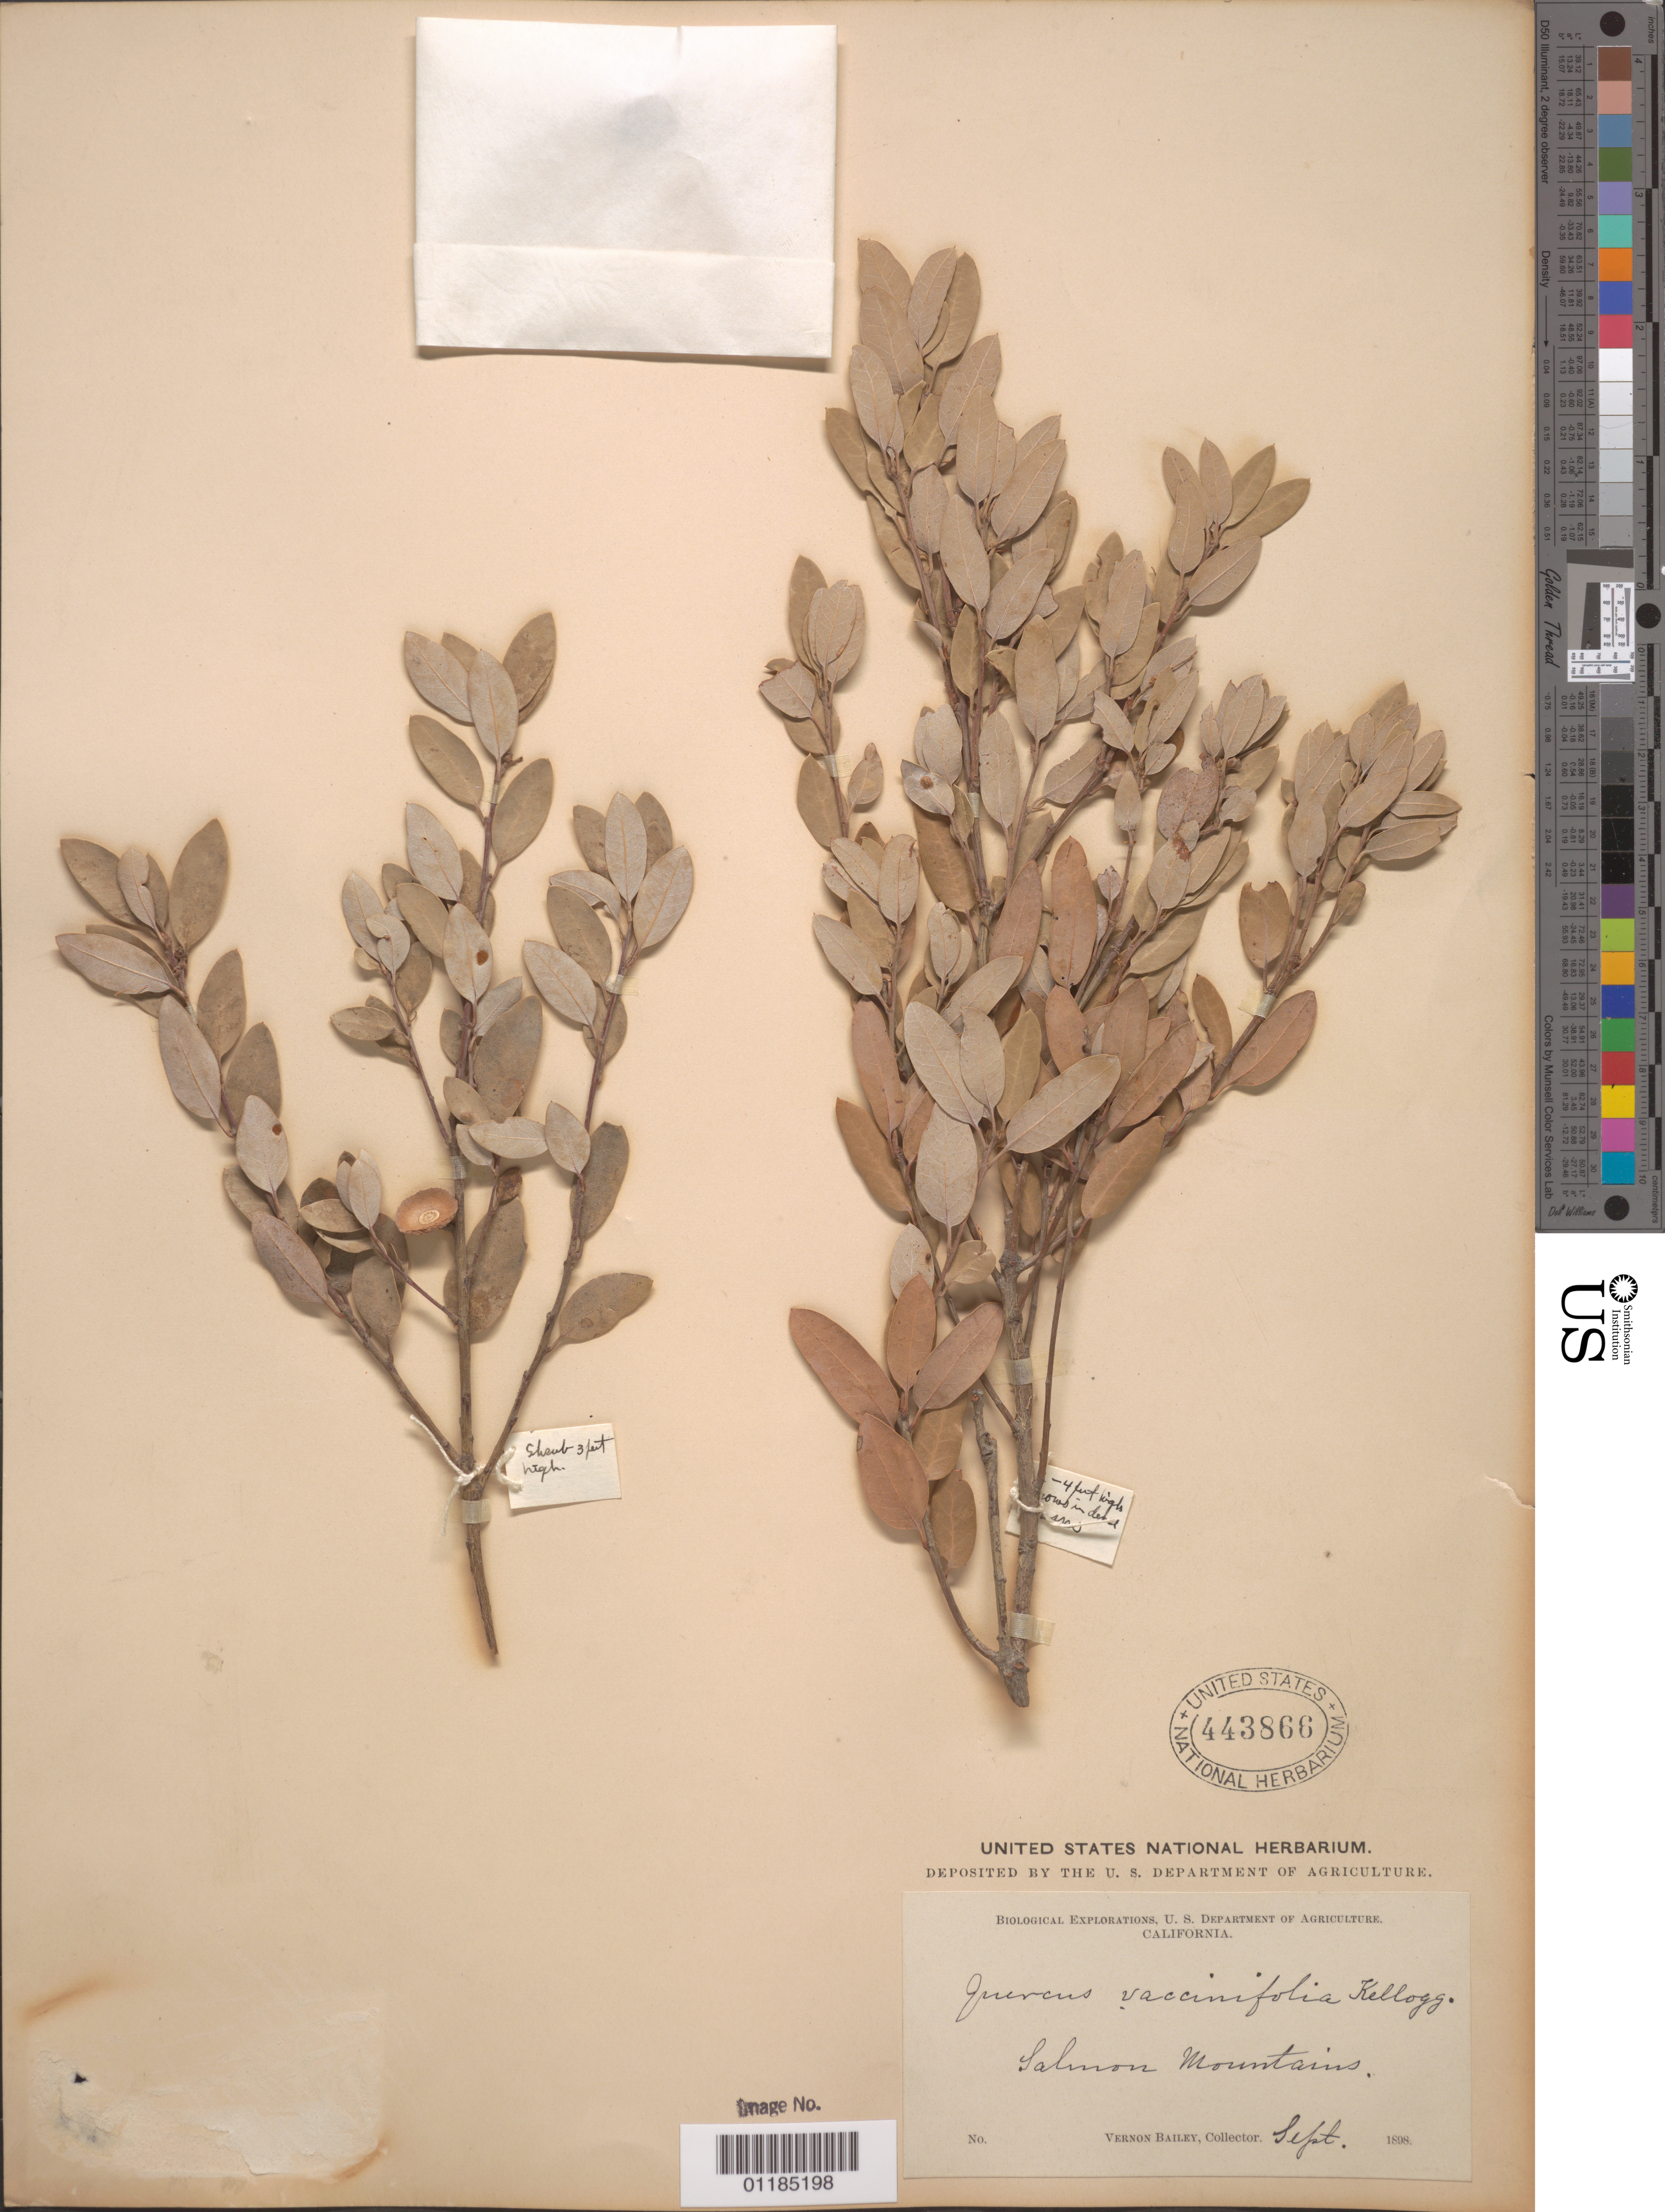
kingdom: Plantae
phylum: Tracheophyta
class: Magnoliopsida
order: Fagales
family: Fagaceae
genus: Quercus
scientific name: Quercus vacciniifolia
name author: Kellogg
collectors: V. O. Bailey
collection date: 1898-09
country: United States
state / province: California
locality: Salmon Mts.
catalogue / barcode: US 443866